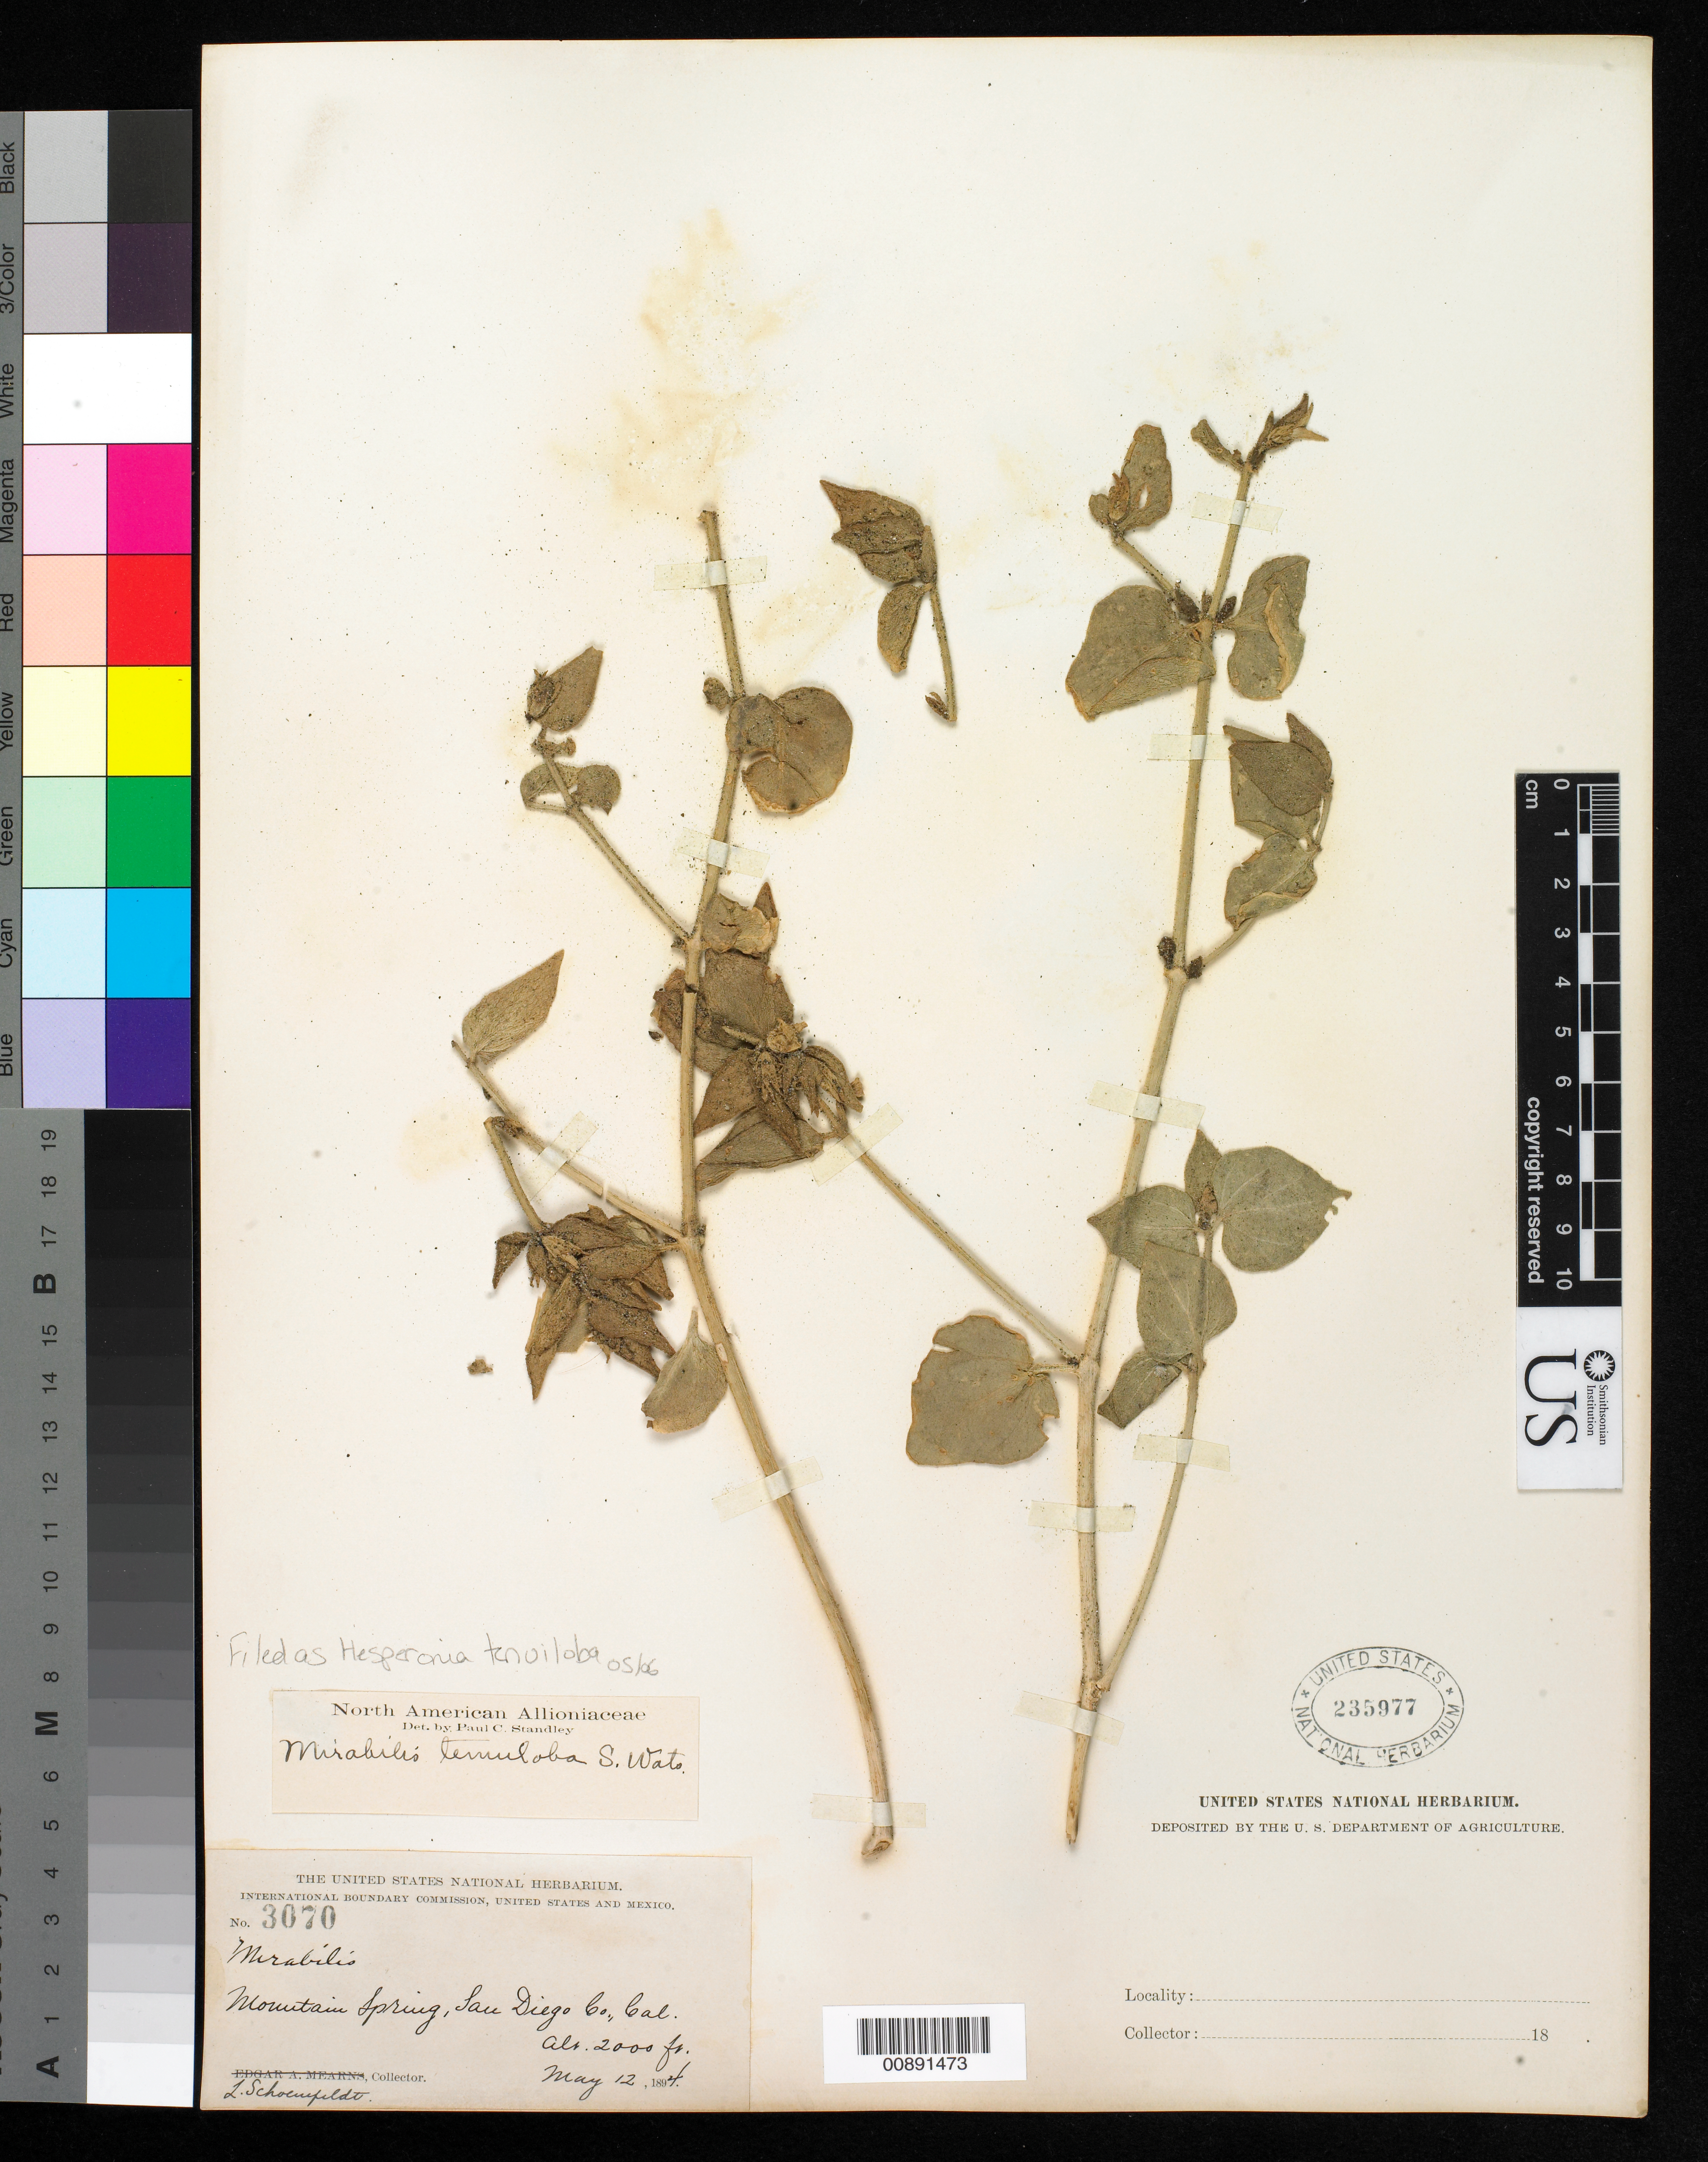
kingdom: Plantae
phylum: Tracheophyta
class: Magnoliopsida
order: Caryophyllales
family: Nyctaginaceae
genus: Hesperonia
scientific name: Hesperonia tenuiloba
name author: (S. Watson) Standl.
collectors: L. Schoenfeldt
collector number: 3070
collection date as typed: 12 May 1894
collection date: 1894-05-12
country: United States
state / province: California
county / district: San Diego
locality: Mountain Spring, San Diego County, California.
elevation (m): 610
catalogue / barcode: US 235977